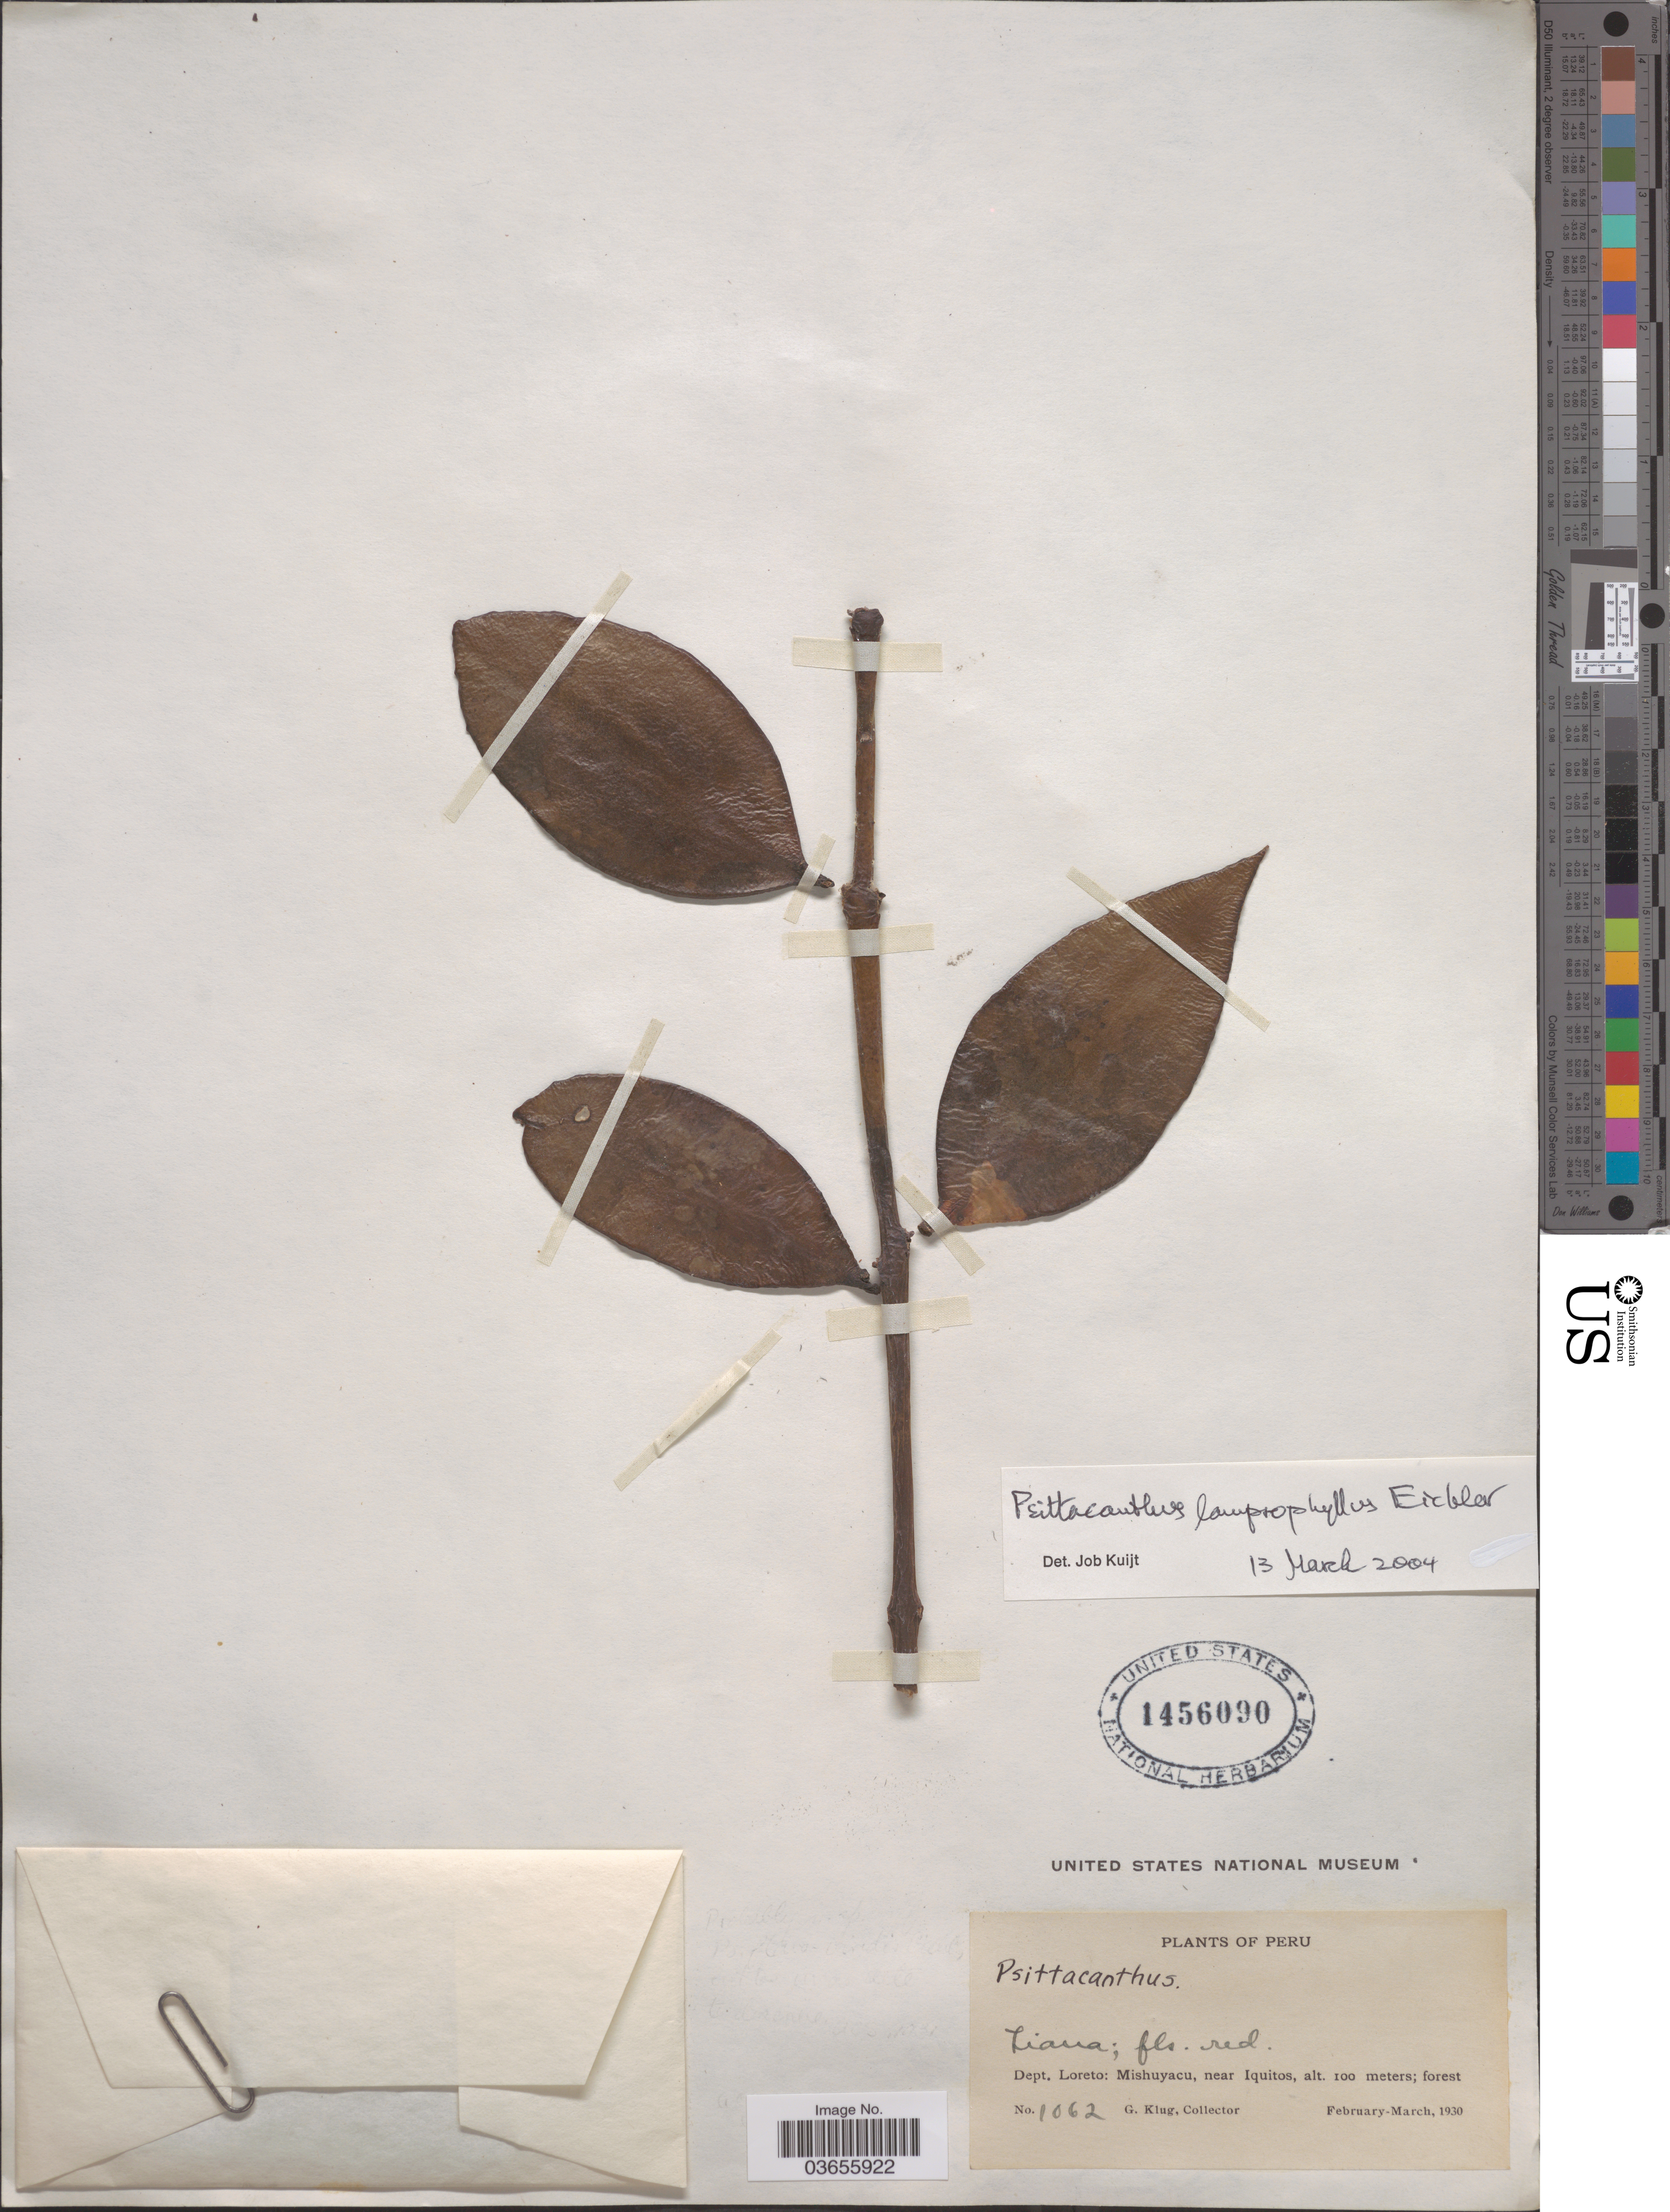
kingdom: Plantae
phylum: Tracheophyta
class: Magnoliopsida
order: Santalales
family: Loranthaceae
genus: Psittacanthus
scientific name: Psittacanthus lamprophyllus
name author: Eichler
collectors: G. Klug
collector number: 1062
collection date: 1930-02/1930-03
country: Peru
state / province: Loreto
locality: Dept. Loreto: Mishuyacu, near Iquitos.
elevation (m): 100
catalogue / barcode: US 1456090